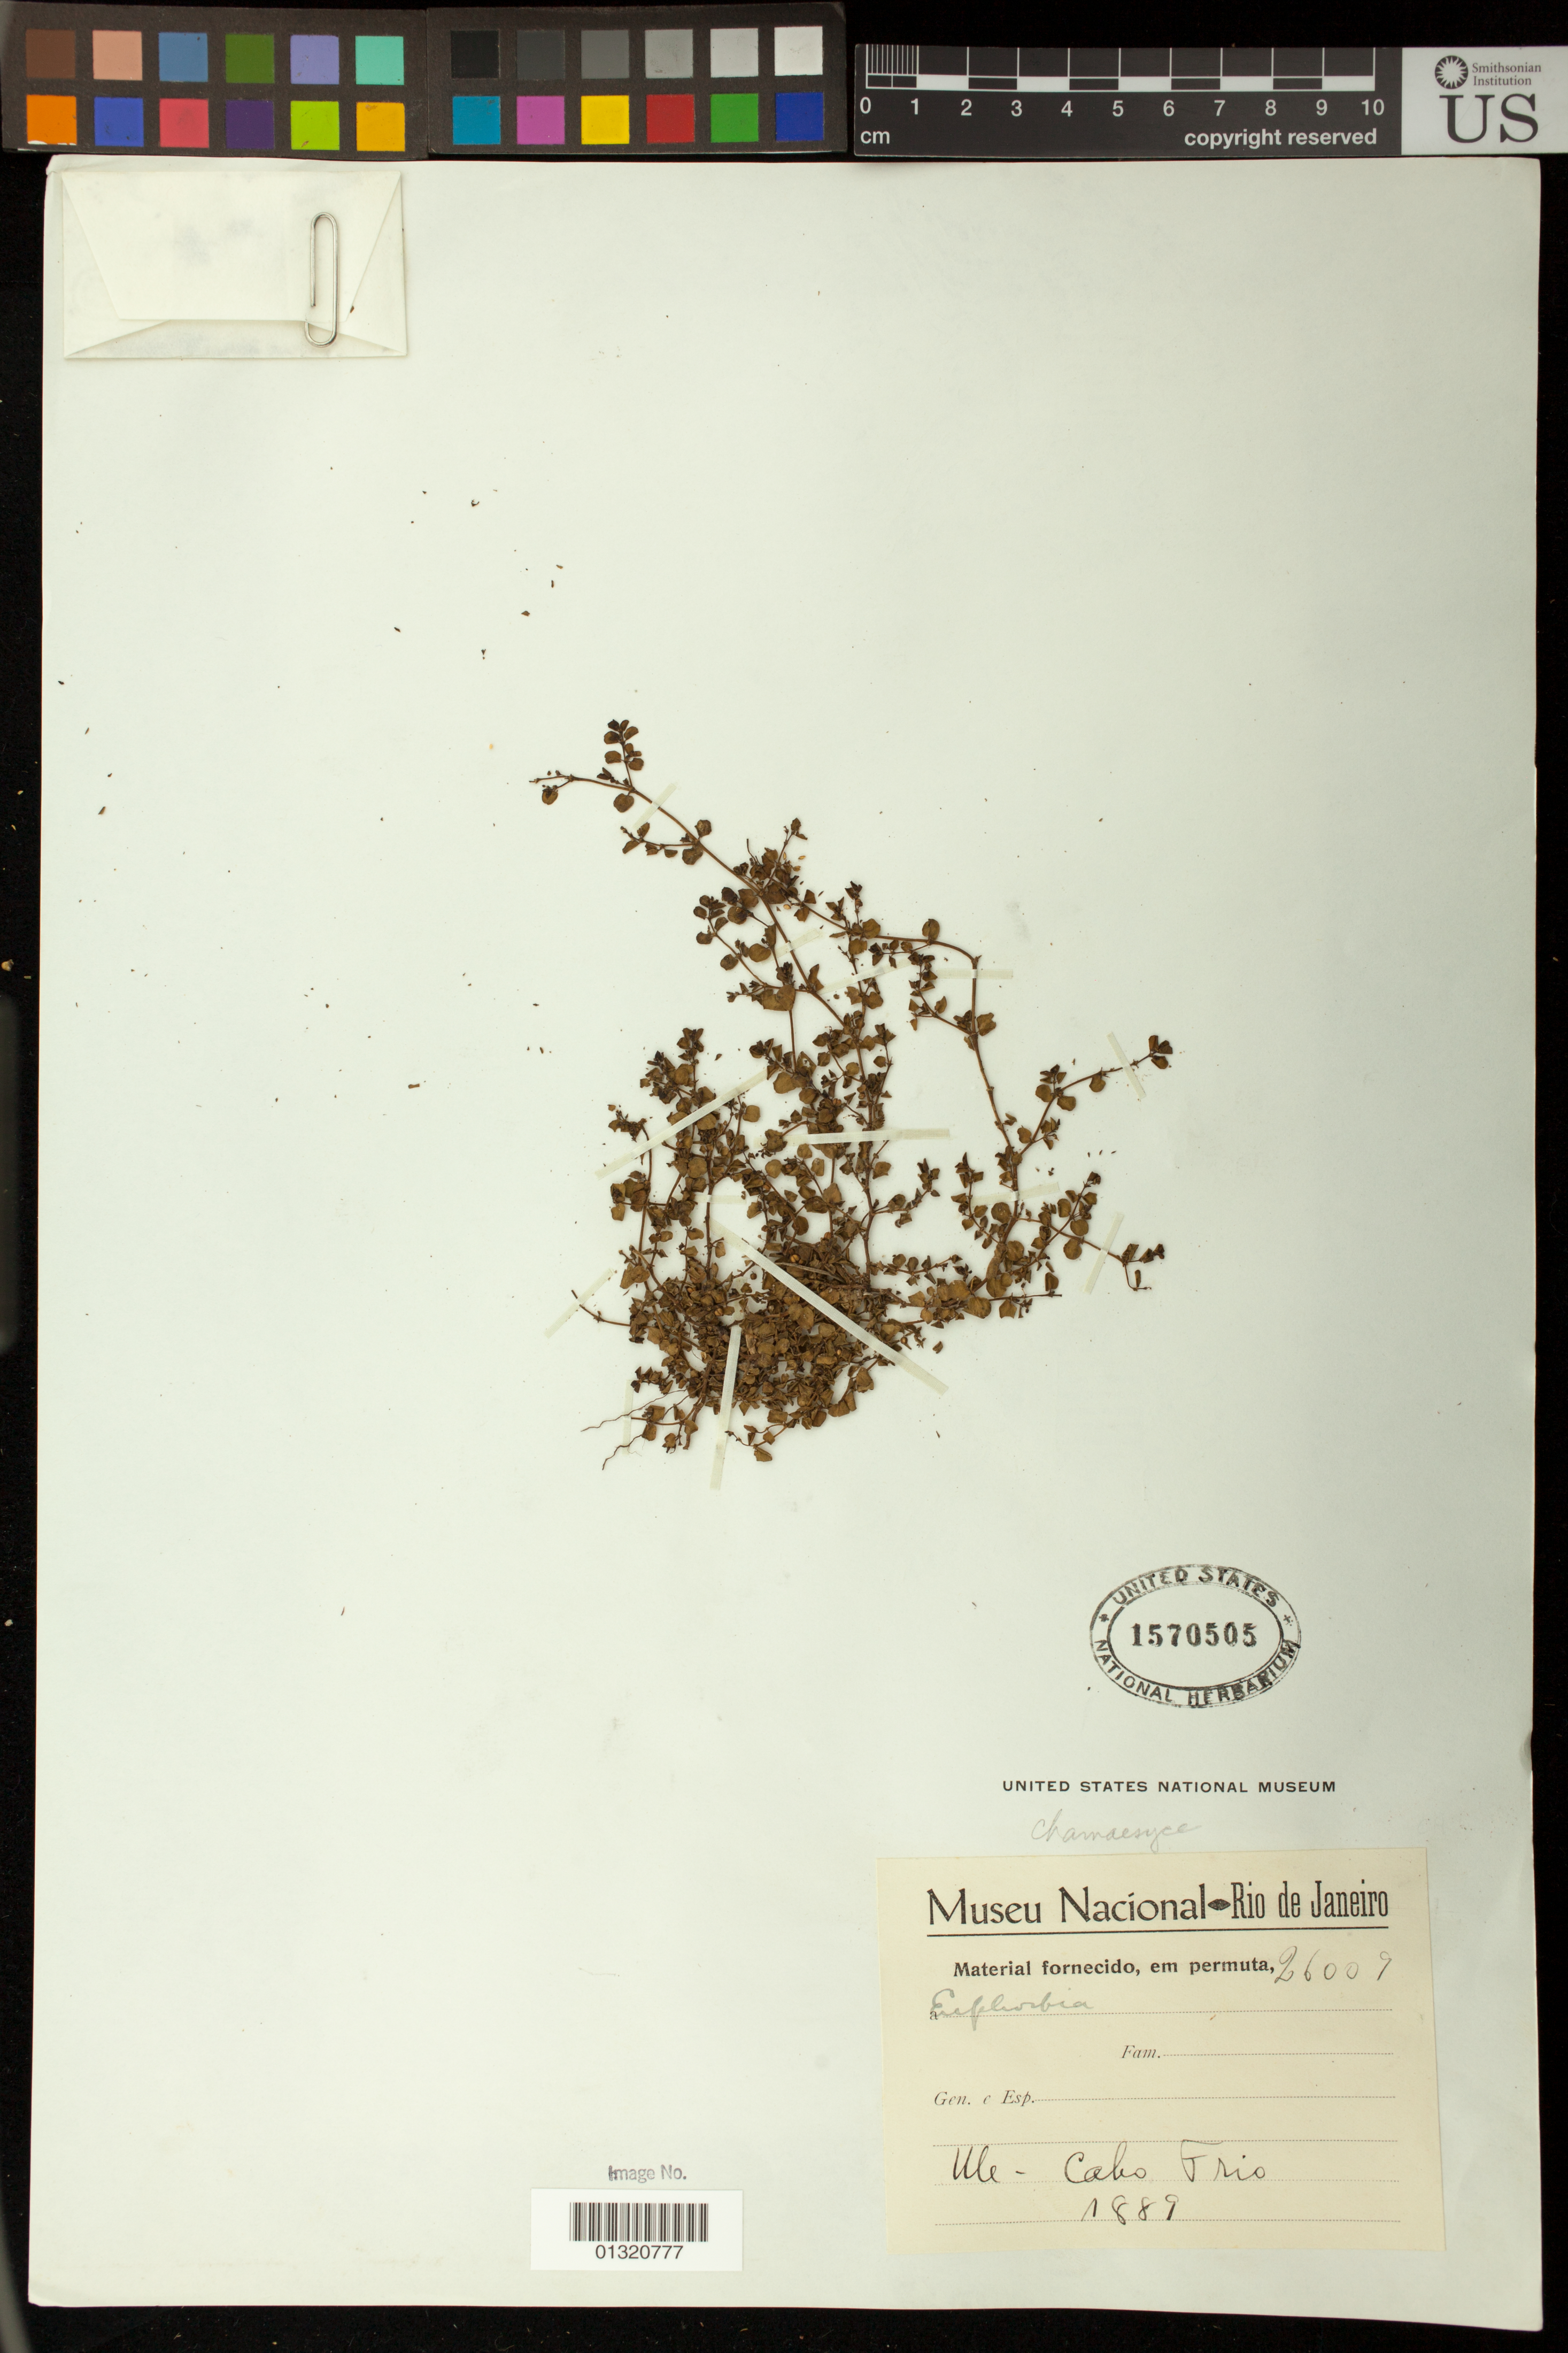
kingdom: Plantae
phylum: Tracheophyta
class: Magnoliopsida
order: Malpighiales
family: Euphorbiaceae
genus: Euphorbia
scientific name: Euphorbia sp.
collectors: E. H. Ule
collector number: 26009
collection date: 1889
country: Brazil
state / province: Rio de Janeiro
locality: Cabo Frio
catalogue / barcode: US 1570505